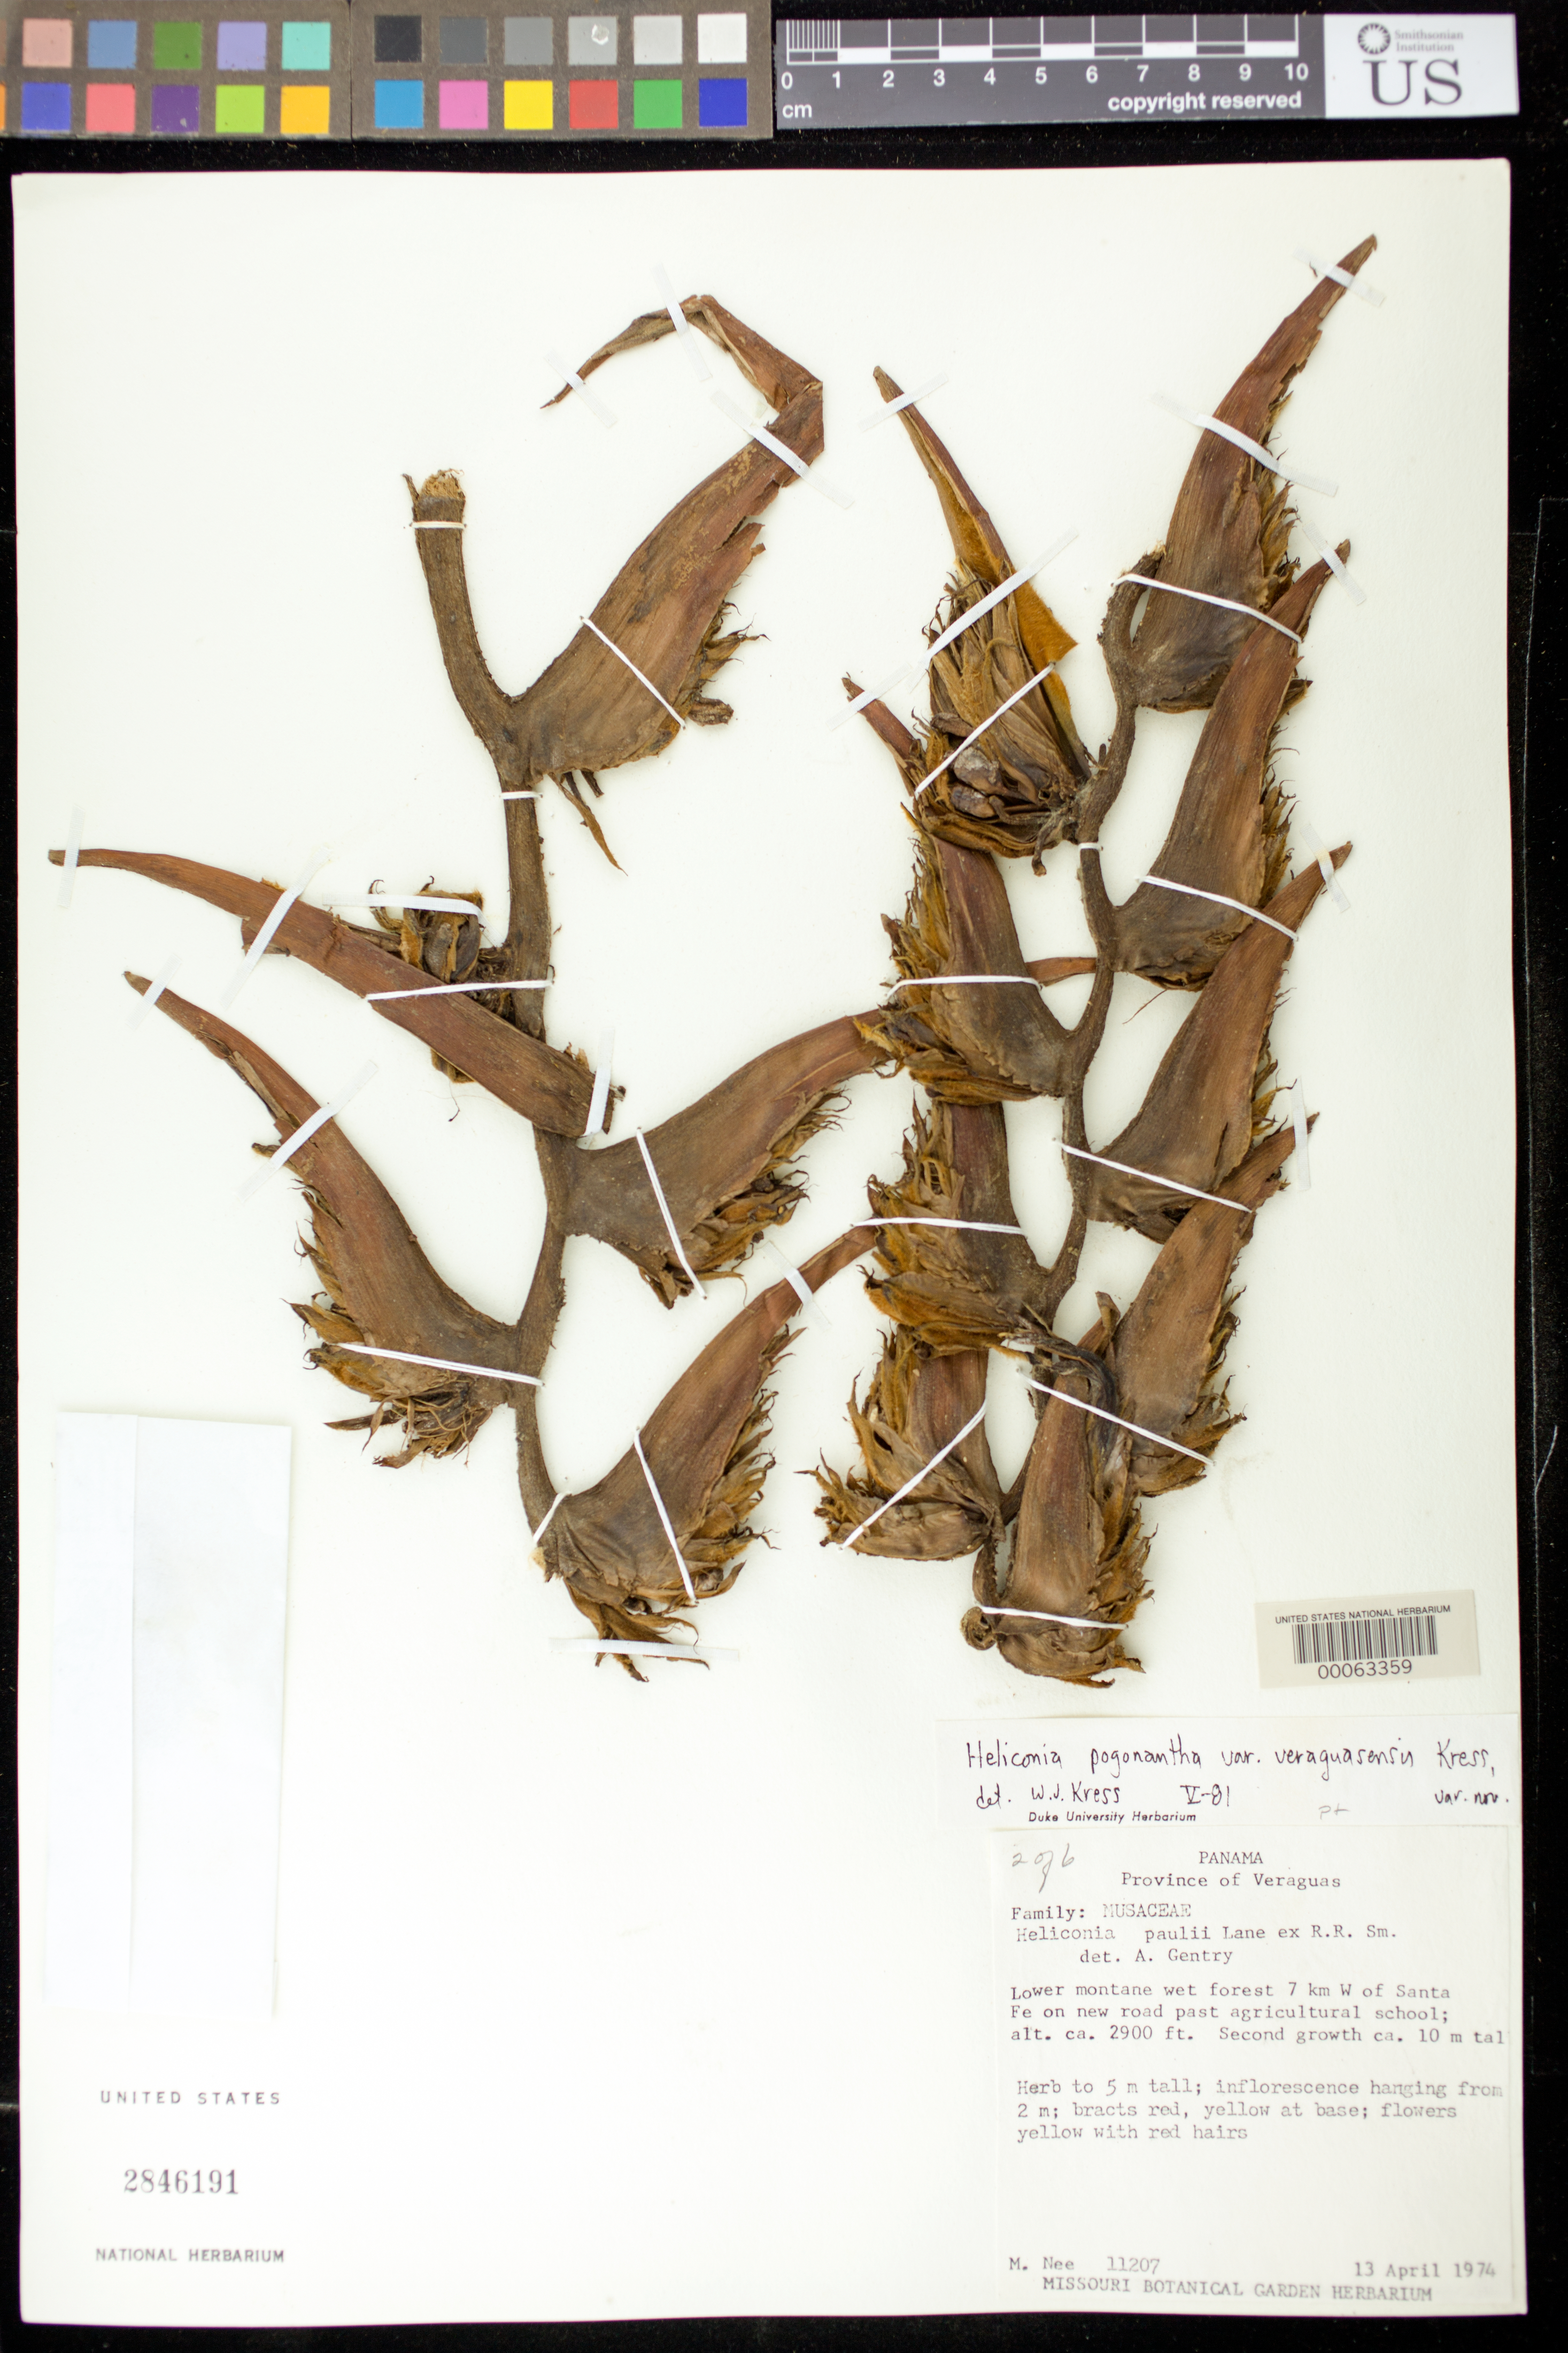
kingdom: Plantae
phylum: Tracheophyta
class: Liliopsida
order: Zingiberales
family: Heliconiaceae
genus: Heliconia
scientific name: Heliconia pogonantha var. veraguasensis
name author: W.J. Kress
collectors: M. Nee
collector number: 11207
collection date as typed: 13 Apr 1974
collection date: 1974-04-13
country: Panama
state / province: Veraguas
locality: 6-7 km W of Santa Fe on new road past Agriculture School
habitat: Lower montane wet forest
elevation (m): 884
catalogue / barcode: US 2846191